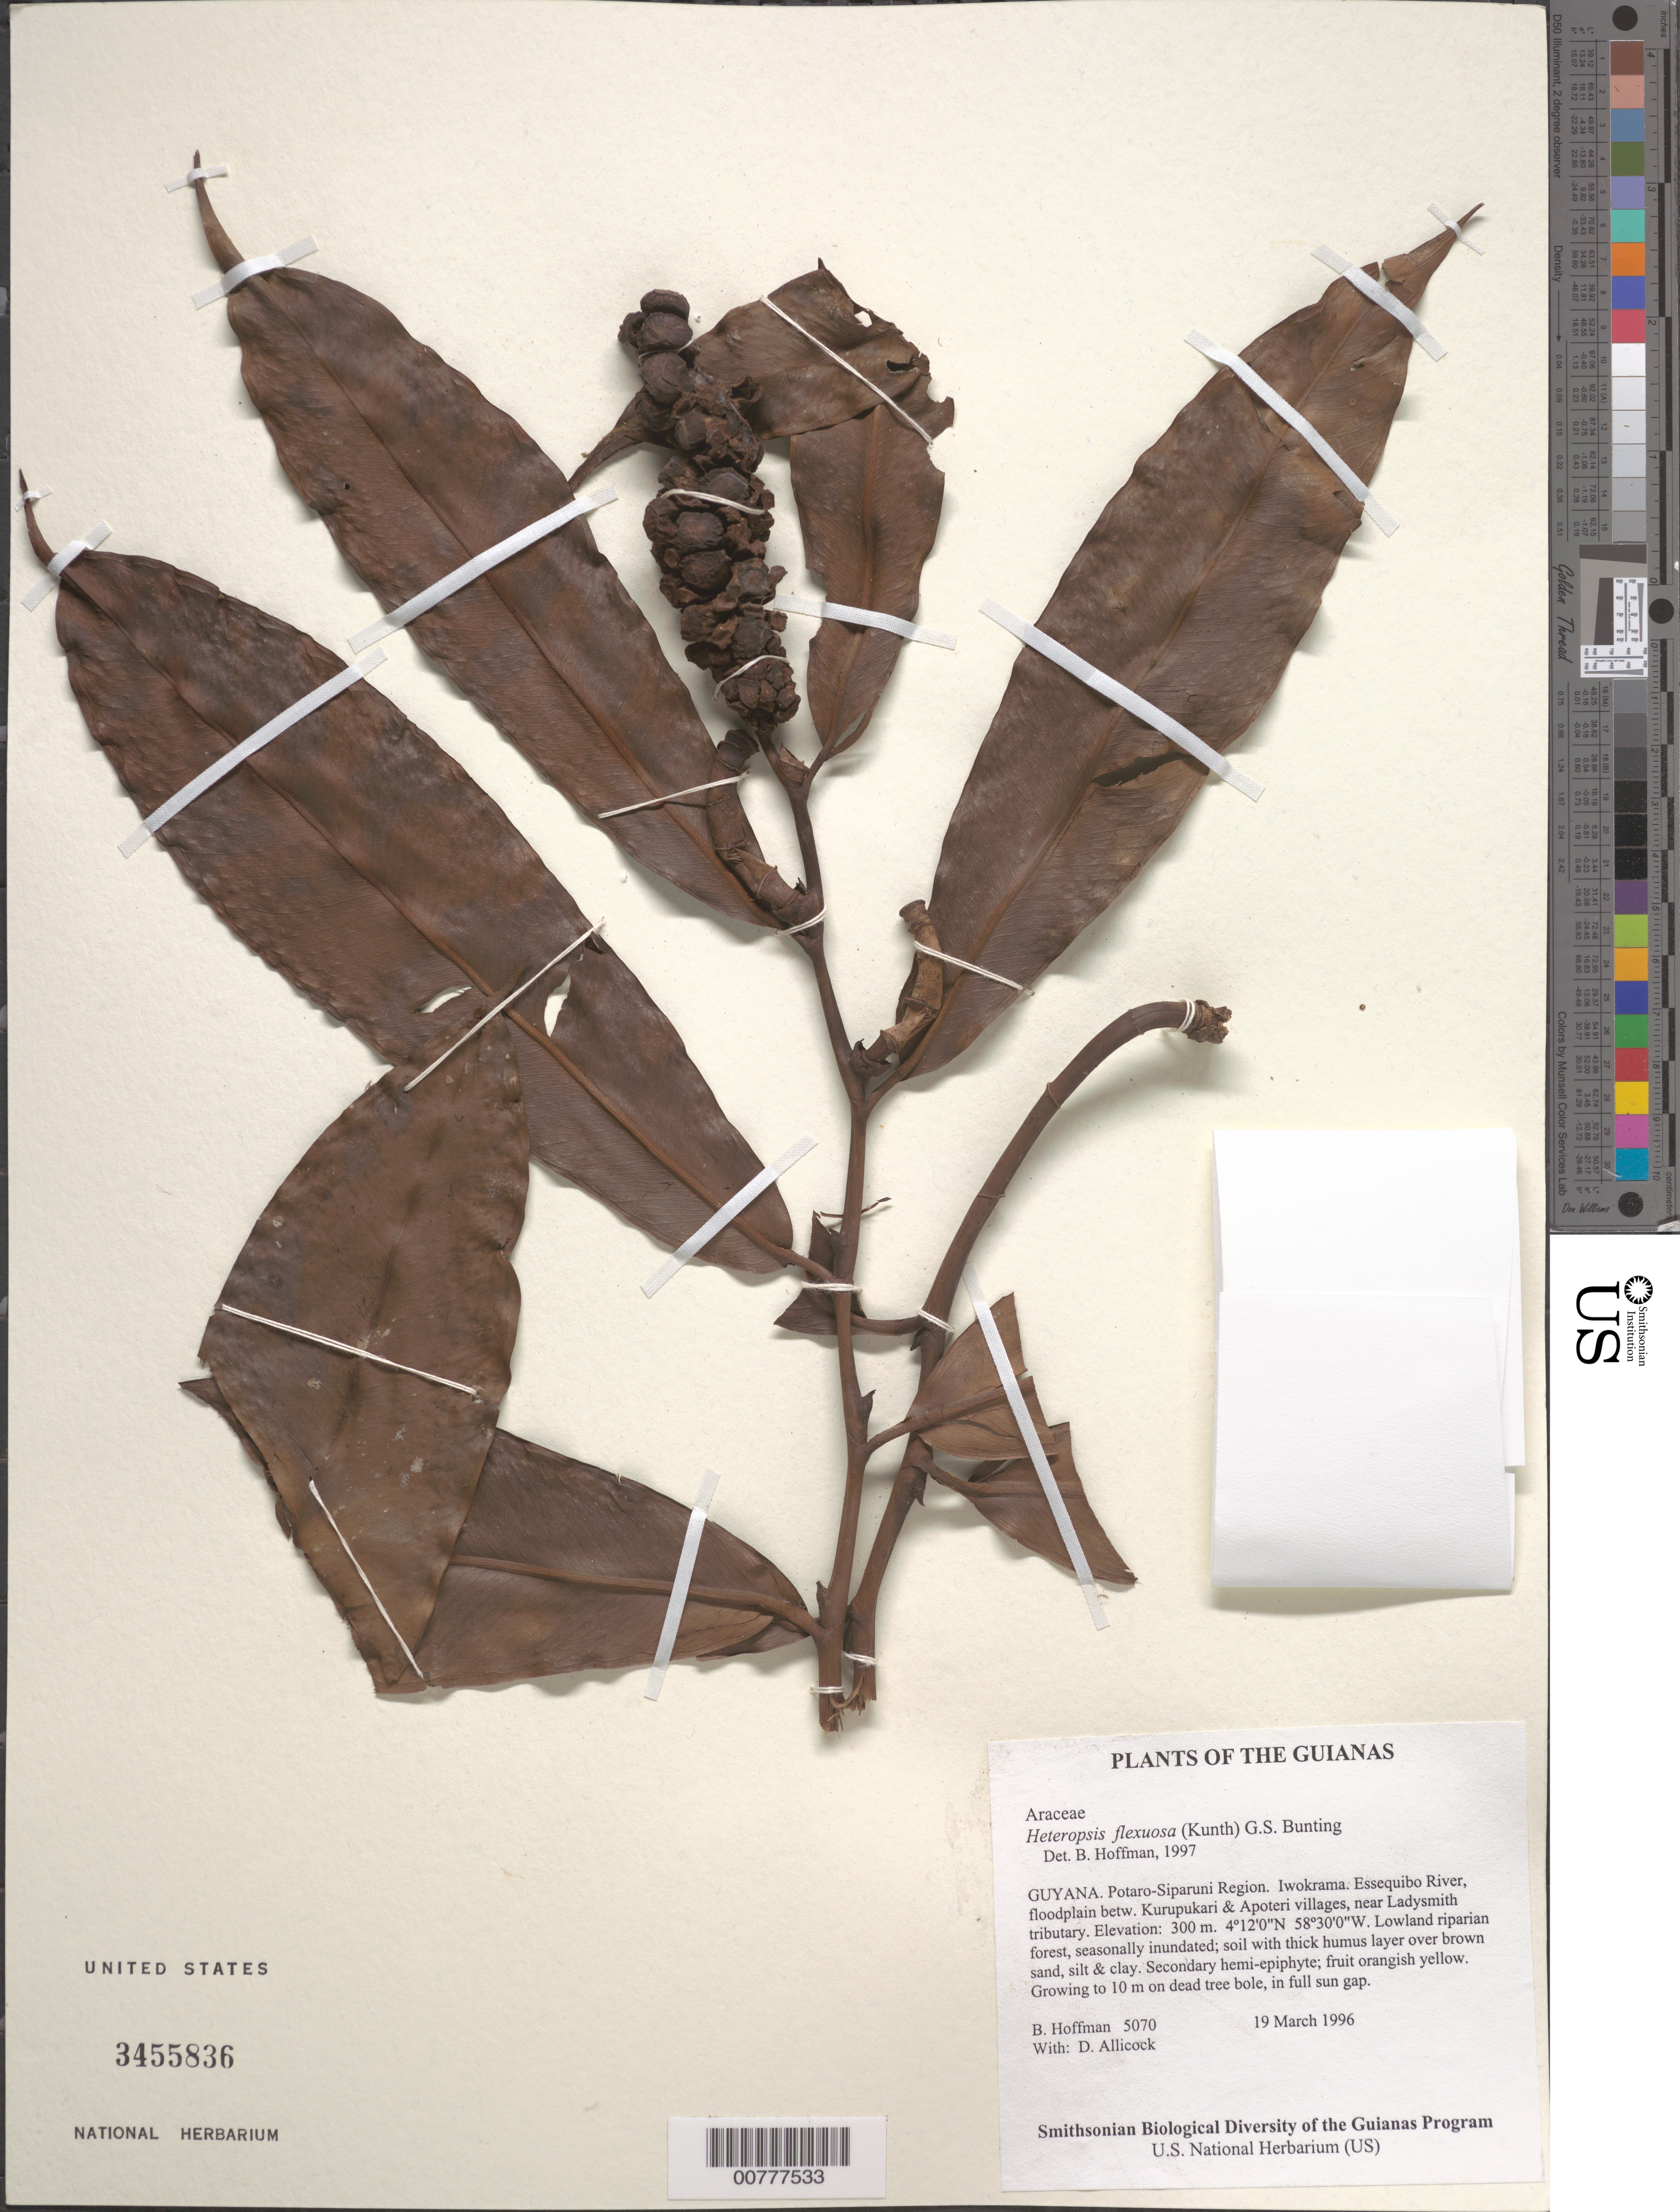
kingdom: Plantae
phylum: Tracheophyta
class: Liliopsida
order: Alismatales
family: Araceae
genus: Heteropsis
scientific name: Heteropsis flexuosa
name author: (Kunth) G.S. Bunting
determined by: Hoffman, Bruce, (US), Smithsonian Institution - National Museum of Natural History (UNITED STATES)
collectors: B. Hoffman & D. Allicock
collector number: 5070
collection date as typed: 19 March 1996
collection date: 1996-03-19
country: Guyana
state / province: Potaro-Siparuni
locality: Iwokrama. Essequibo River, floodplain between Kurupukari & Apoteri villages, near Ladysmith tributary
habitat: Lowland riparian forest, seasonally inundated; soil with thick humus layer over brown sand, silt & clay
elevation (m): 300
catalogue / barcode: US 3455836